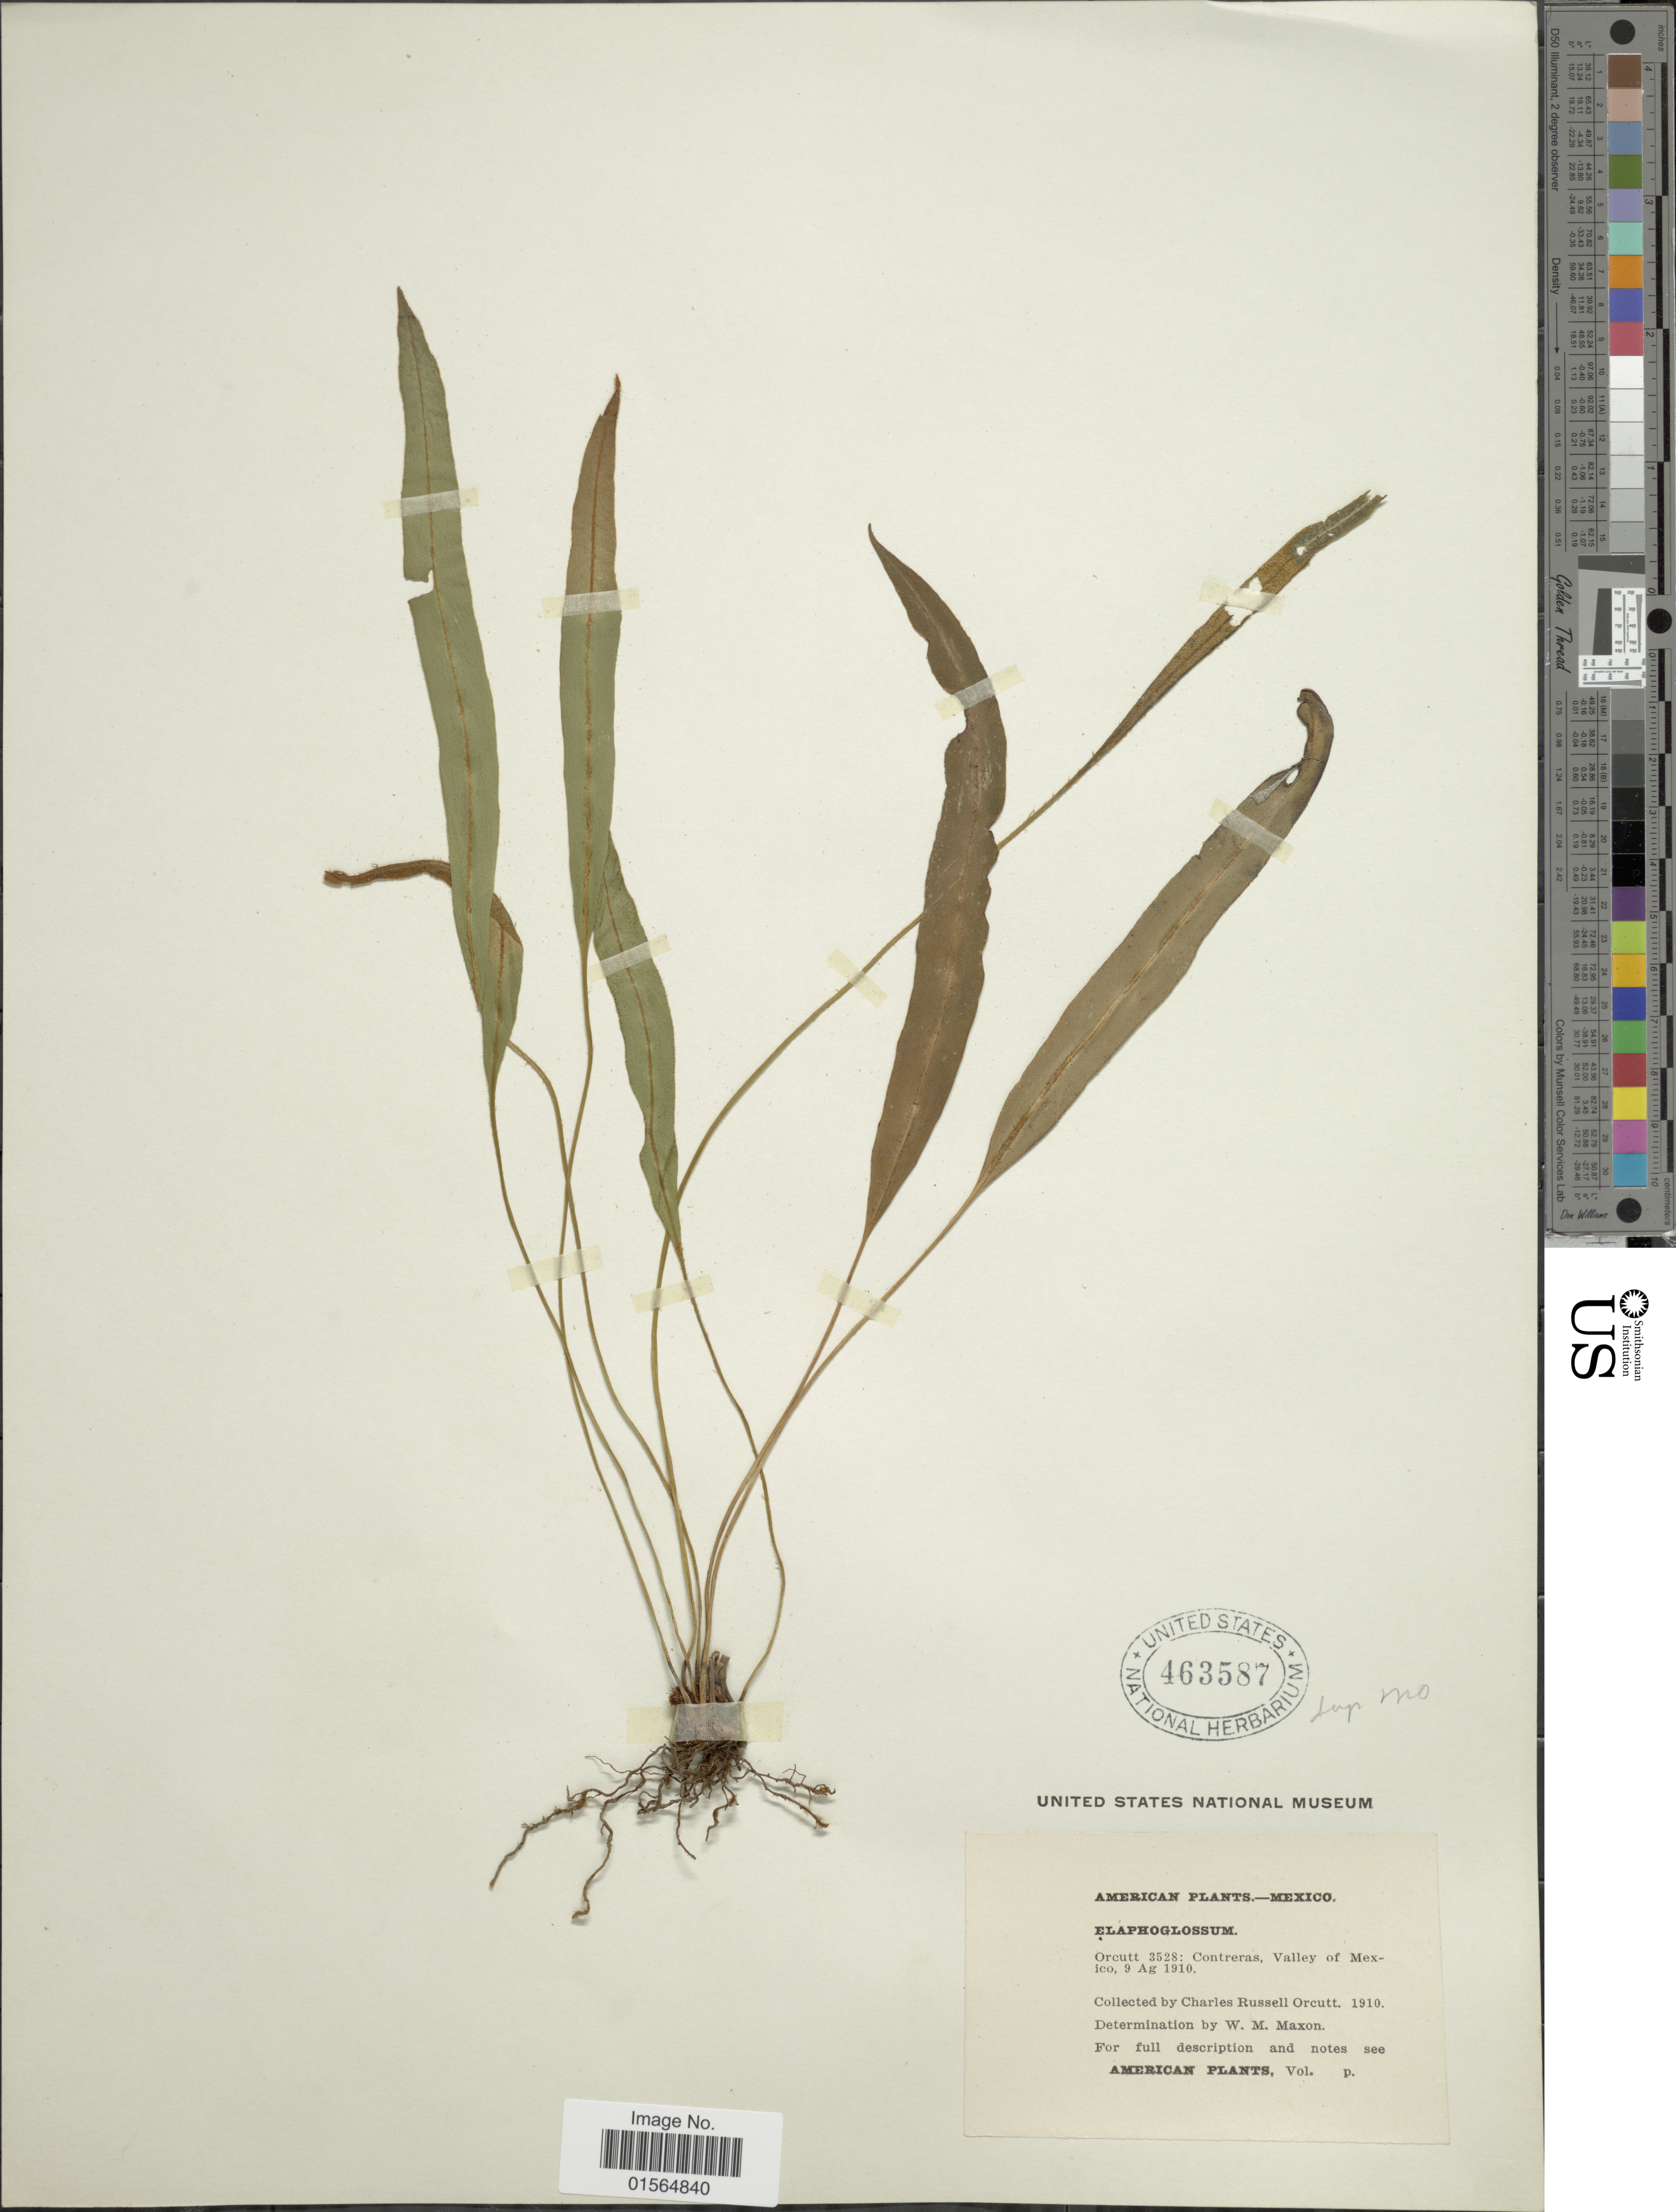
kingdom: Plantae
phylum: Tracheophyta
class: Polypodiopsida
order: Polypodiales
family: Dryopteridaceae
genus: Elaphoglossum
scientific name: Elaphoglossum petiolatum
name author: (Sw.) Urb.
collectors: -- Orcutt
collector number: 3528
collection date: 1910-08-09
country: Mexico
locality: Contreras, Valley of Mexico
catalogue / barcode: US 463587